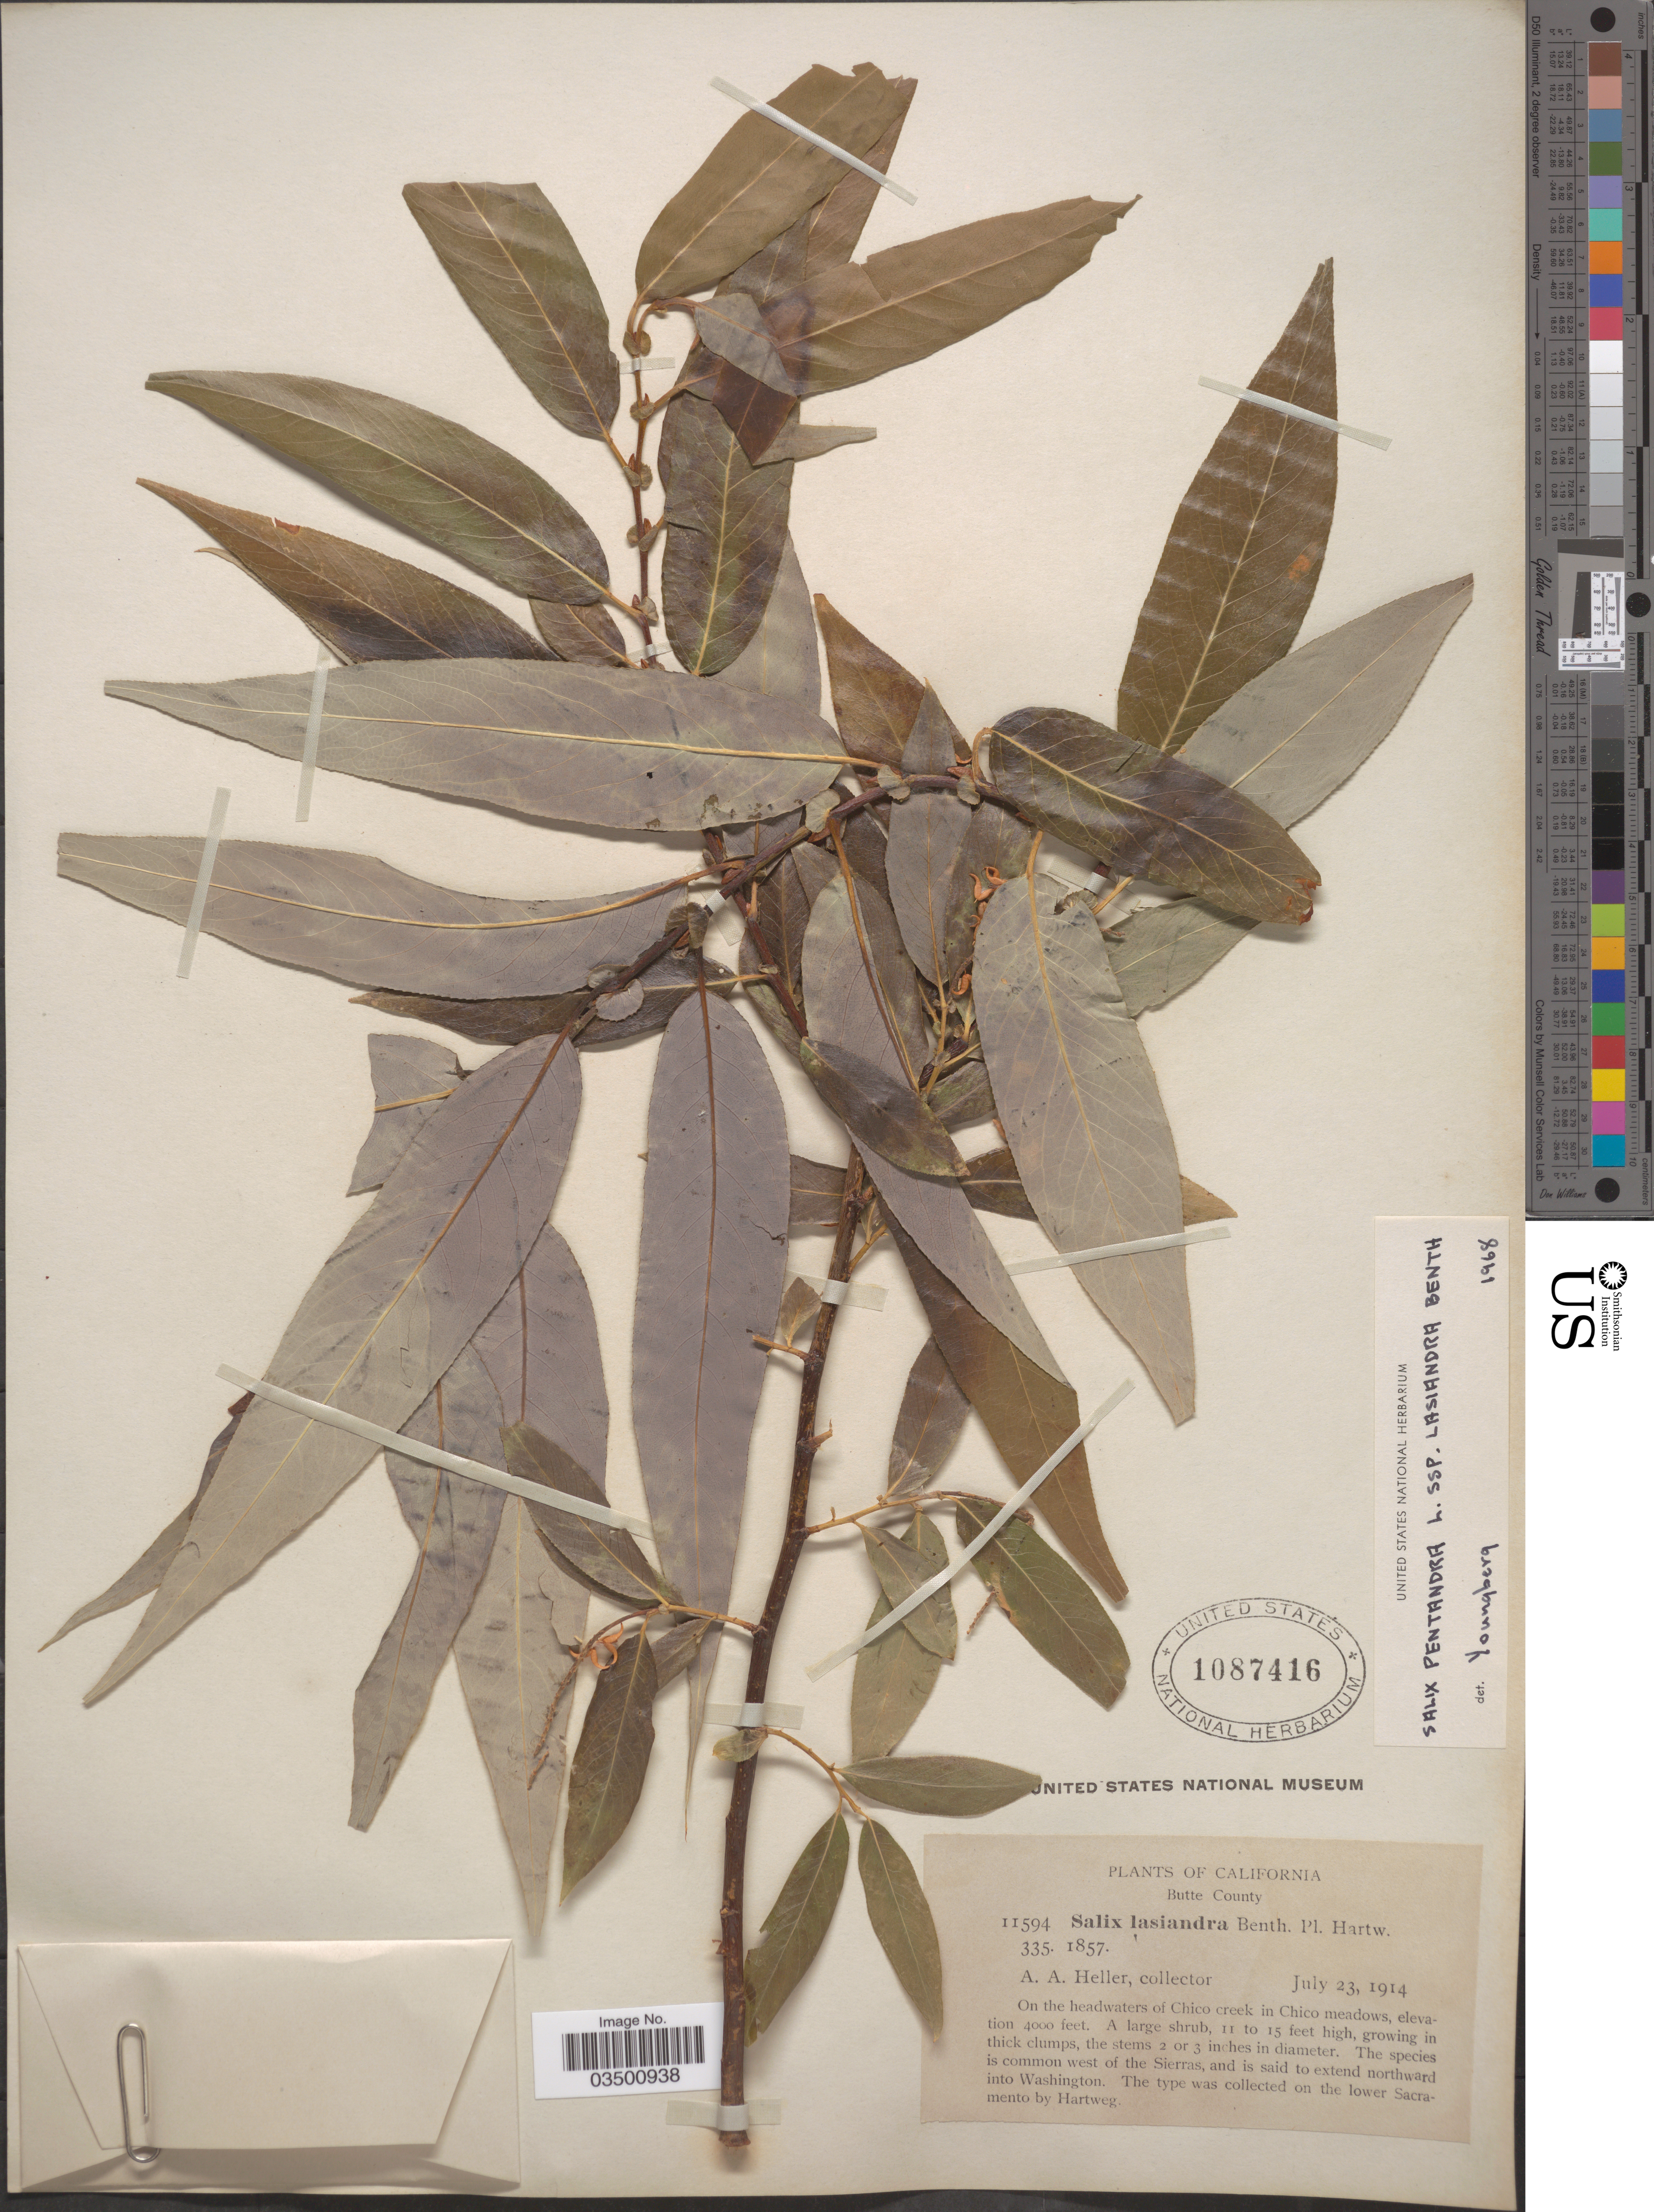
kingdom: Plantae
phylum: Tracheophyta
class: Magnoliopsida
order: Malpighiales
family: Salicaceae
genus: Salix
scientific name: Salix lasiandra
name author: Benth.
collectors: A. A. Heller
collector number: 11594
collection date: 1914-07-23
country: United States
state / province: California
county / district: Butte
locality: Butte County. On the headwaters of Chico creek in Chico meadows. On the lower Sacramento by Hartweg.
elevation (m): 1219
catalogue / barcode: US 1087416